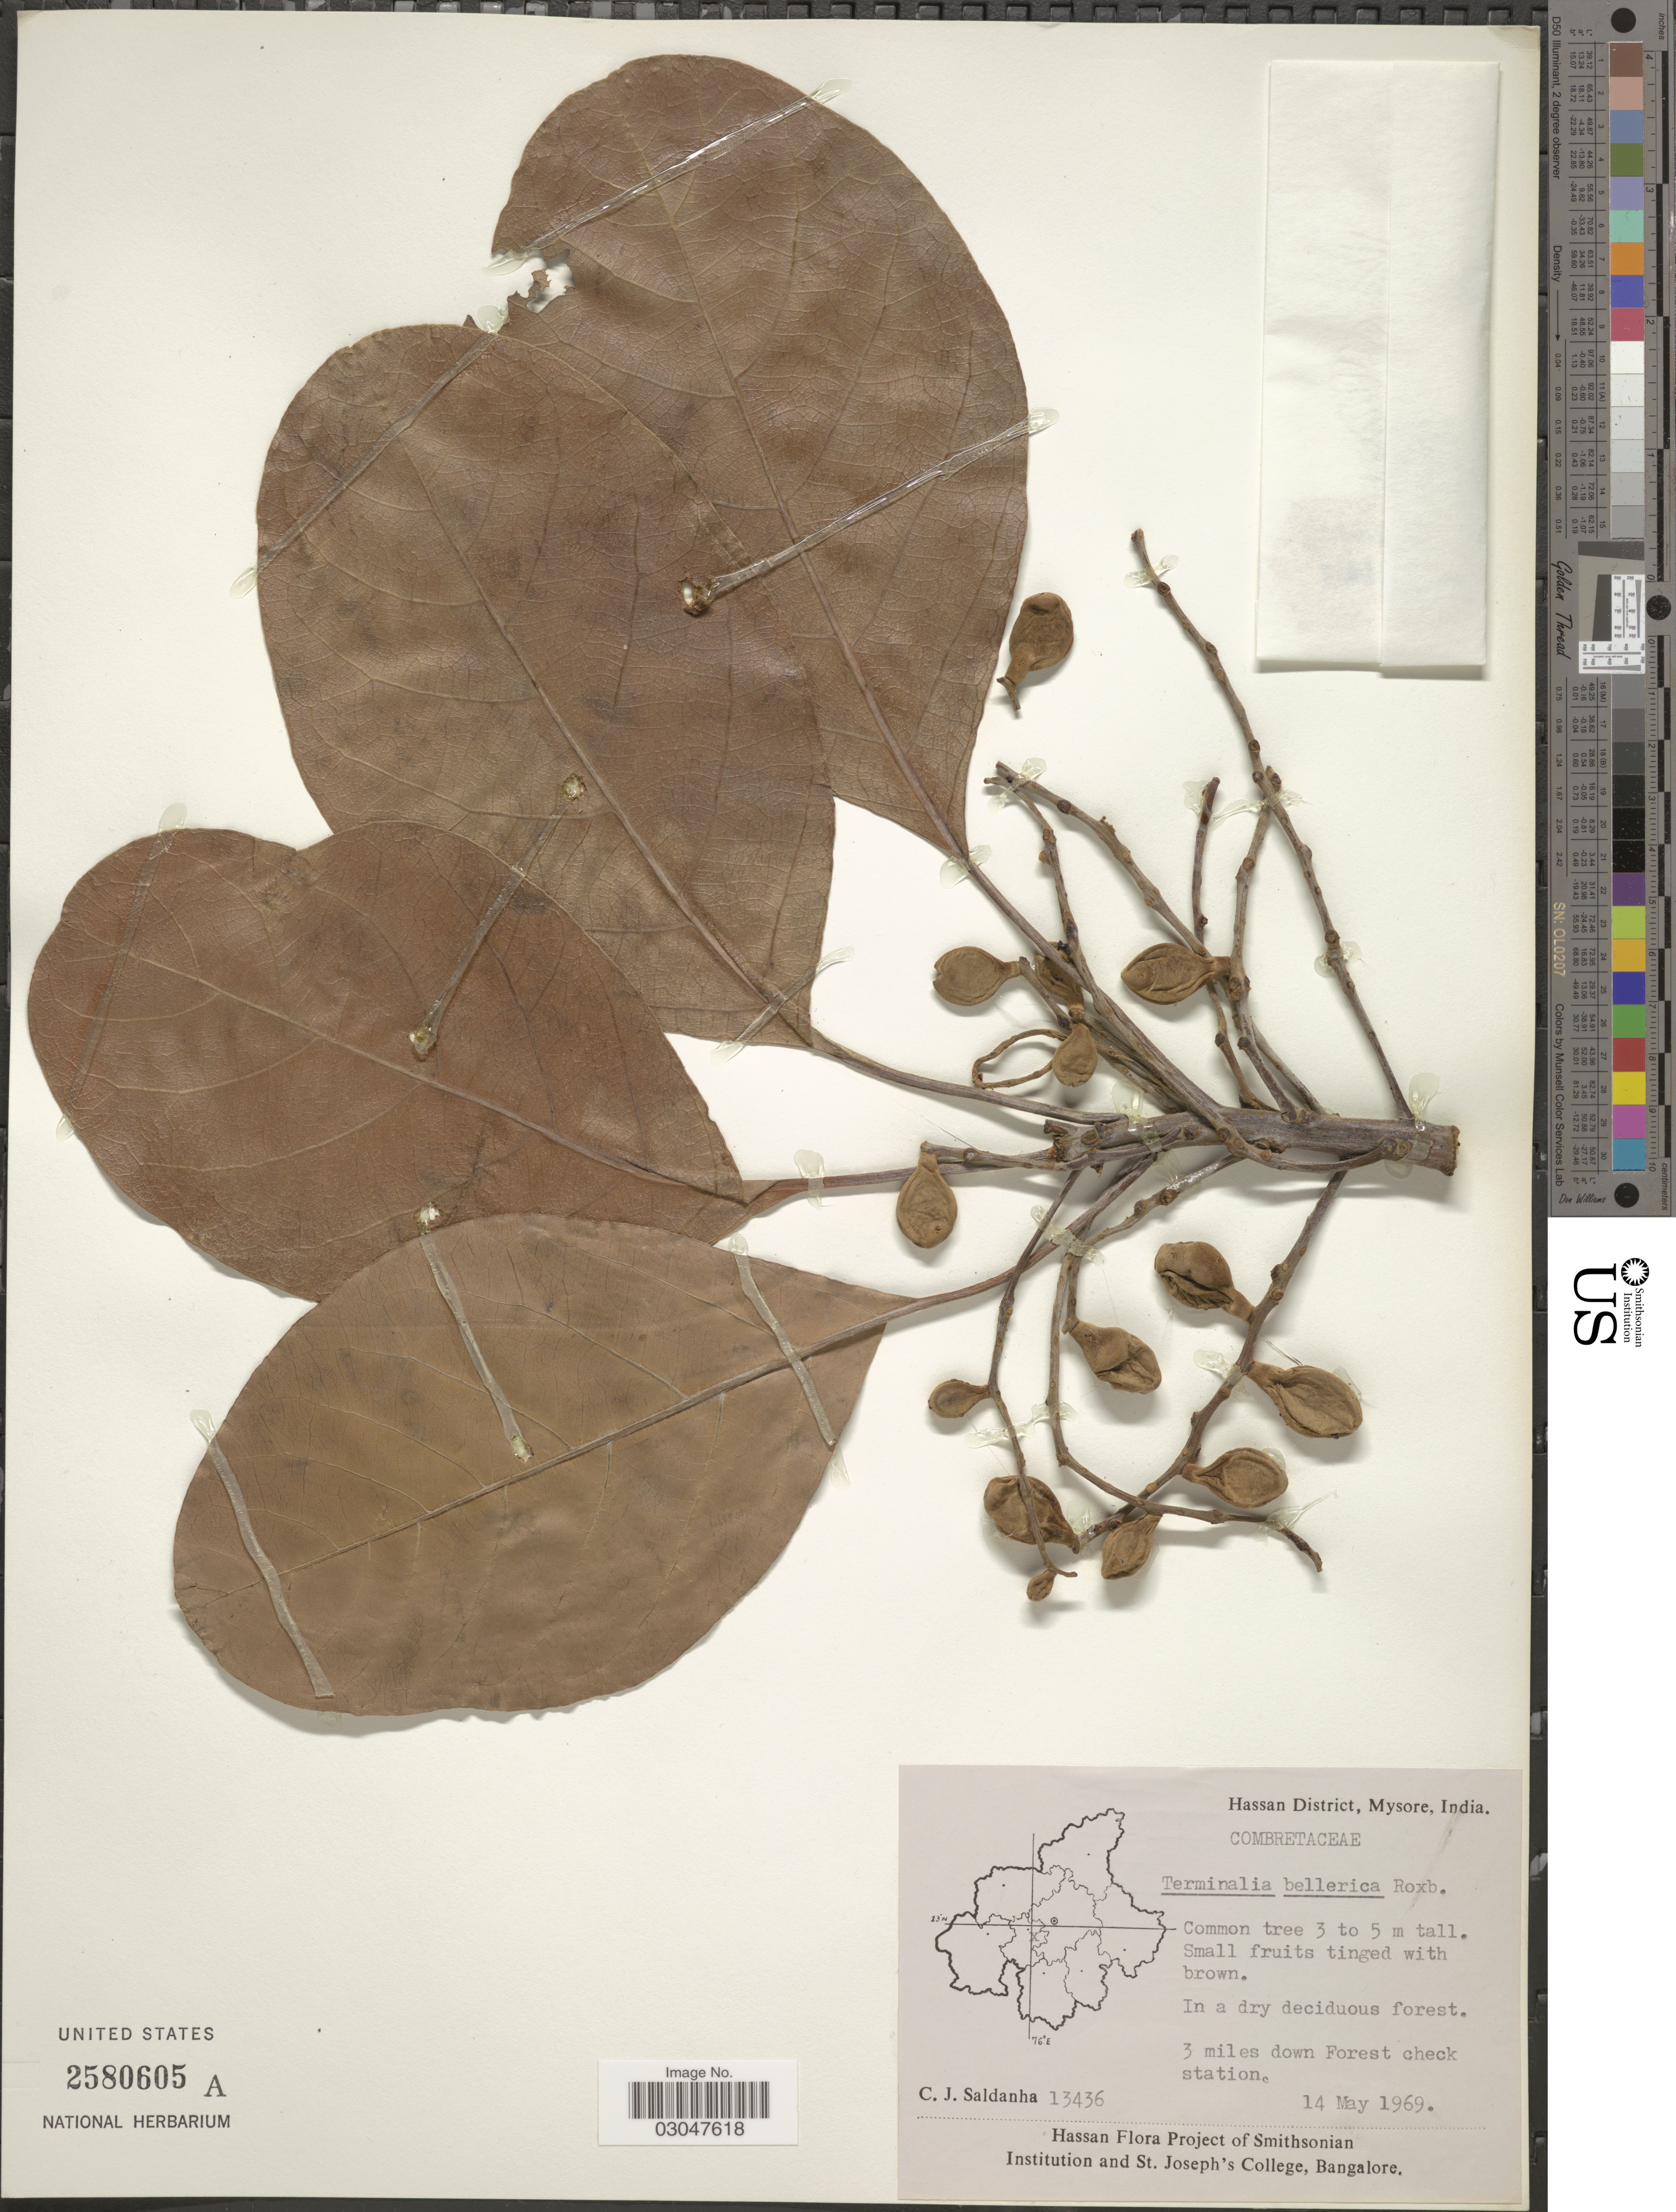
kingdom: Plantae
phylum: Tracheophyta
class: Magnoliopsida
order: Myrtales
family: Combretaceae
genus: Terminalia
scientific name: Terminalia bellirica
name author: (Gaertn.) Roxb.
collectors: C. J. Saldanha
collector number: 13436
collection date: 1969-05-14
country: India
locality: Hassan District, Mysore. 3 miles down Forest check station.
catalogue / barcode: US 2580605A